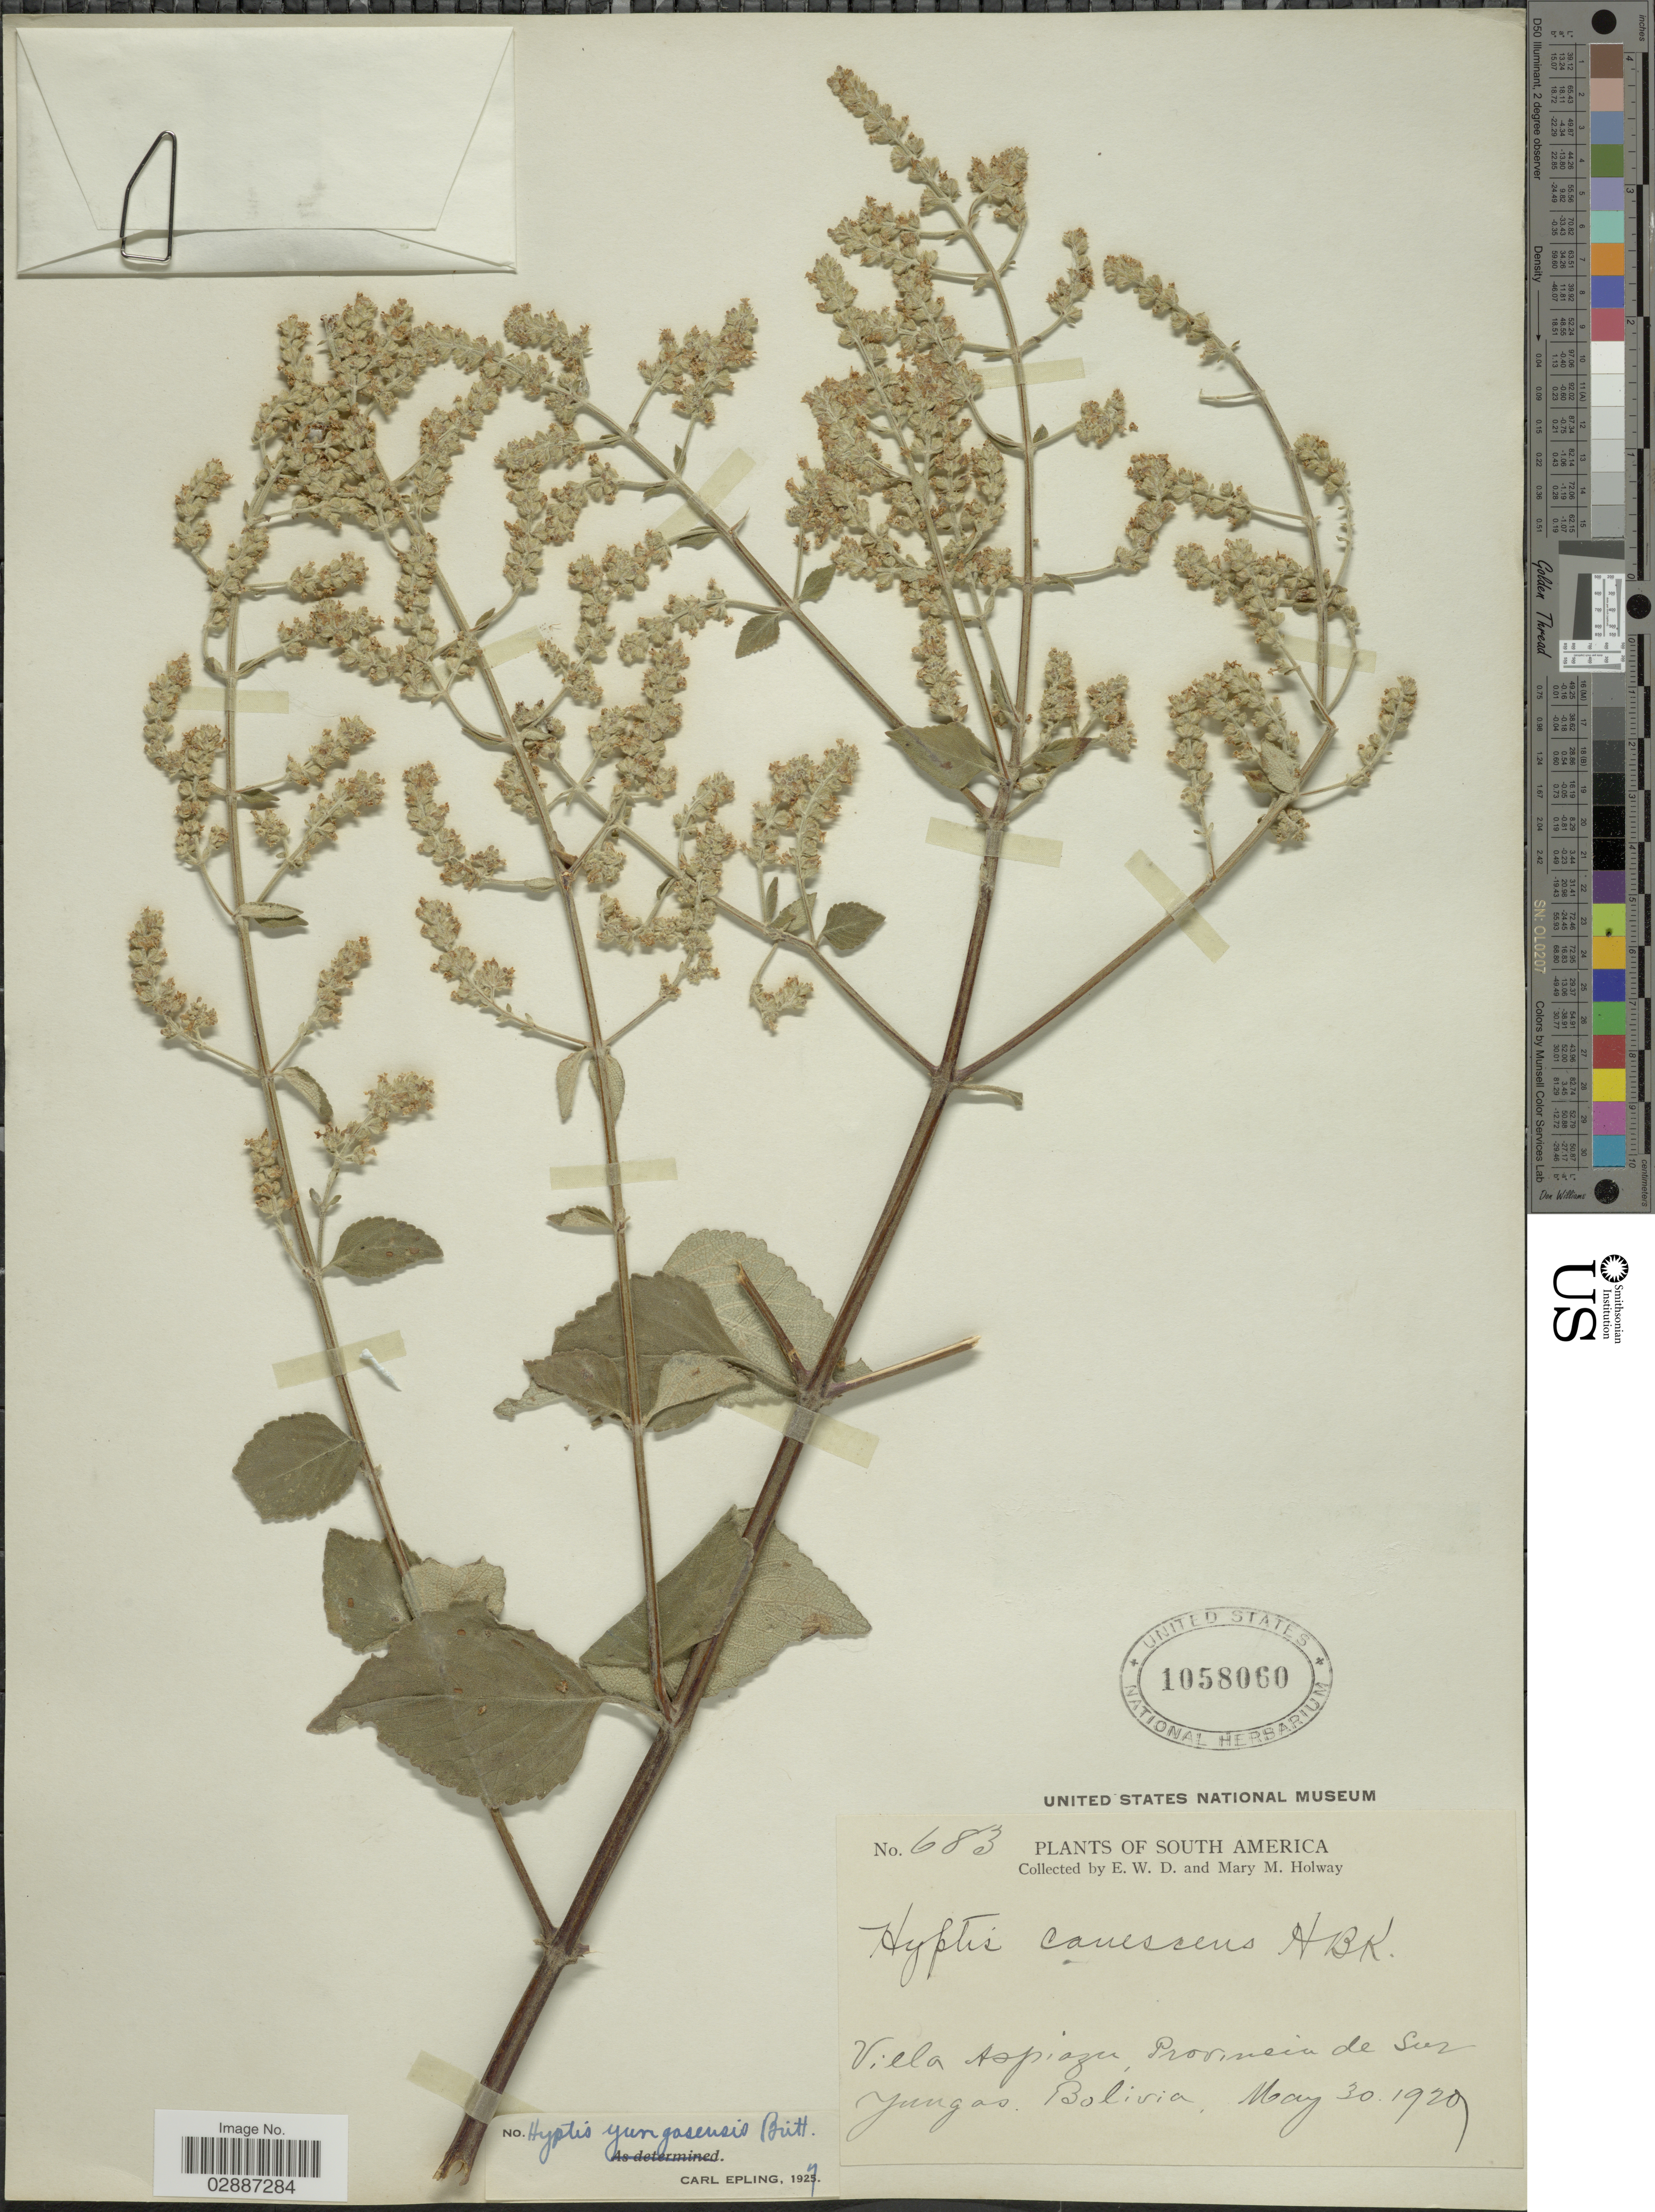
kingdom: Plantae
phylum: Tracheophyta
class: Magnoliopsida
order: Lamiales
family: Lamiaceae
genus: Cantinoa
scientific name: Cantinoa sp.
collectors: E. W. D. Holway & M. M. Holway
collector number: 683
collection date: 1920-05-30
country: Bolivia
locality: Villa Aspiazu, Provincia de Sur Yungas.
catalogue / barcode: US 1058060